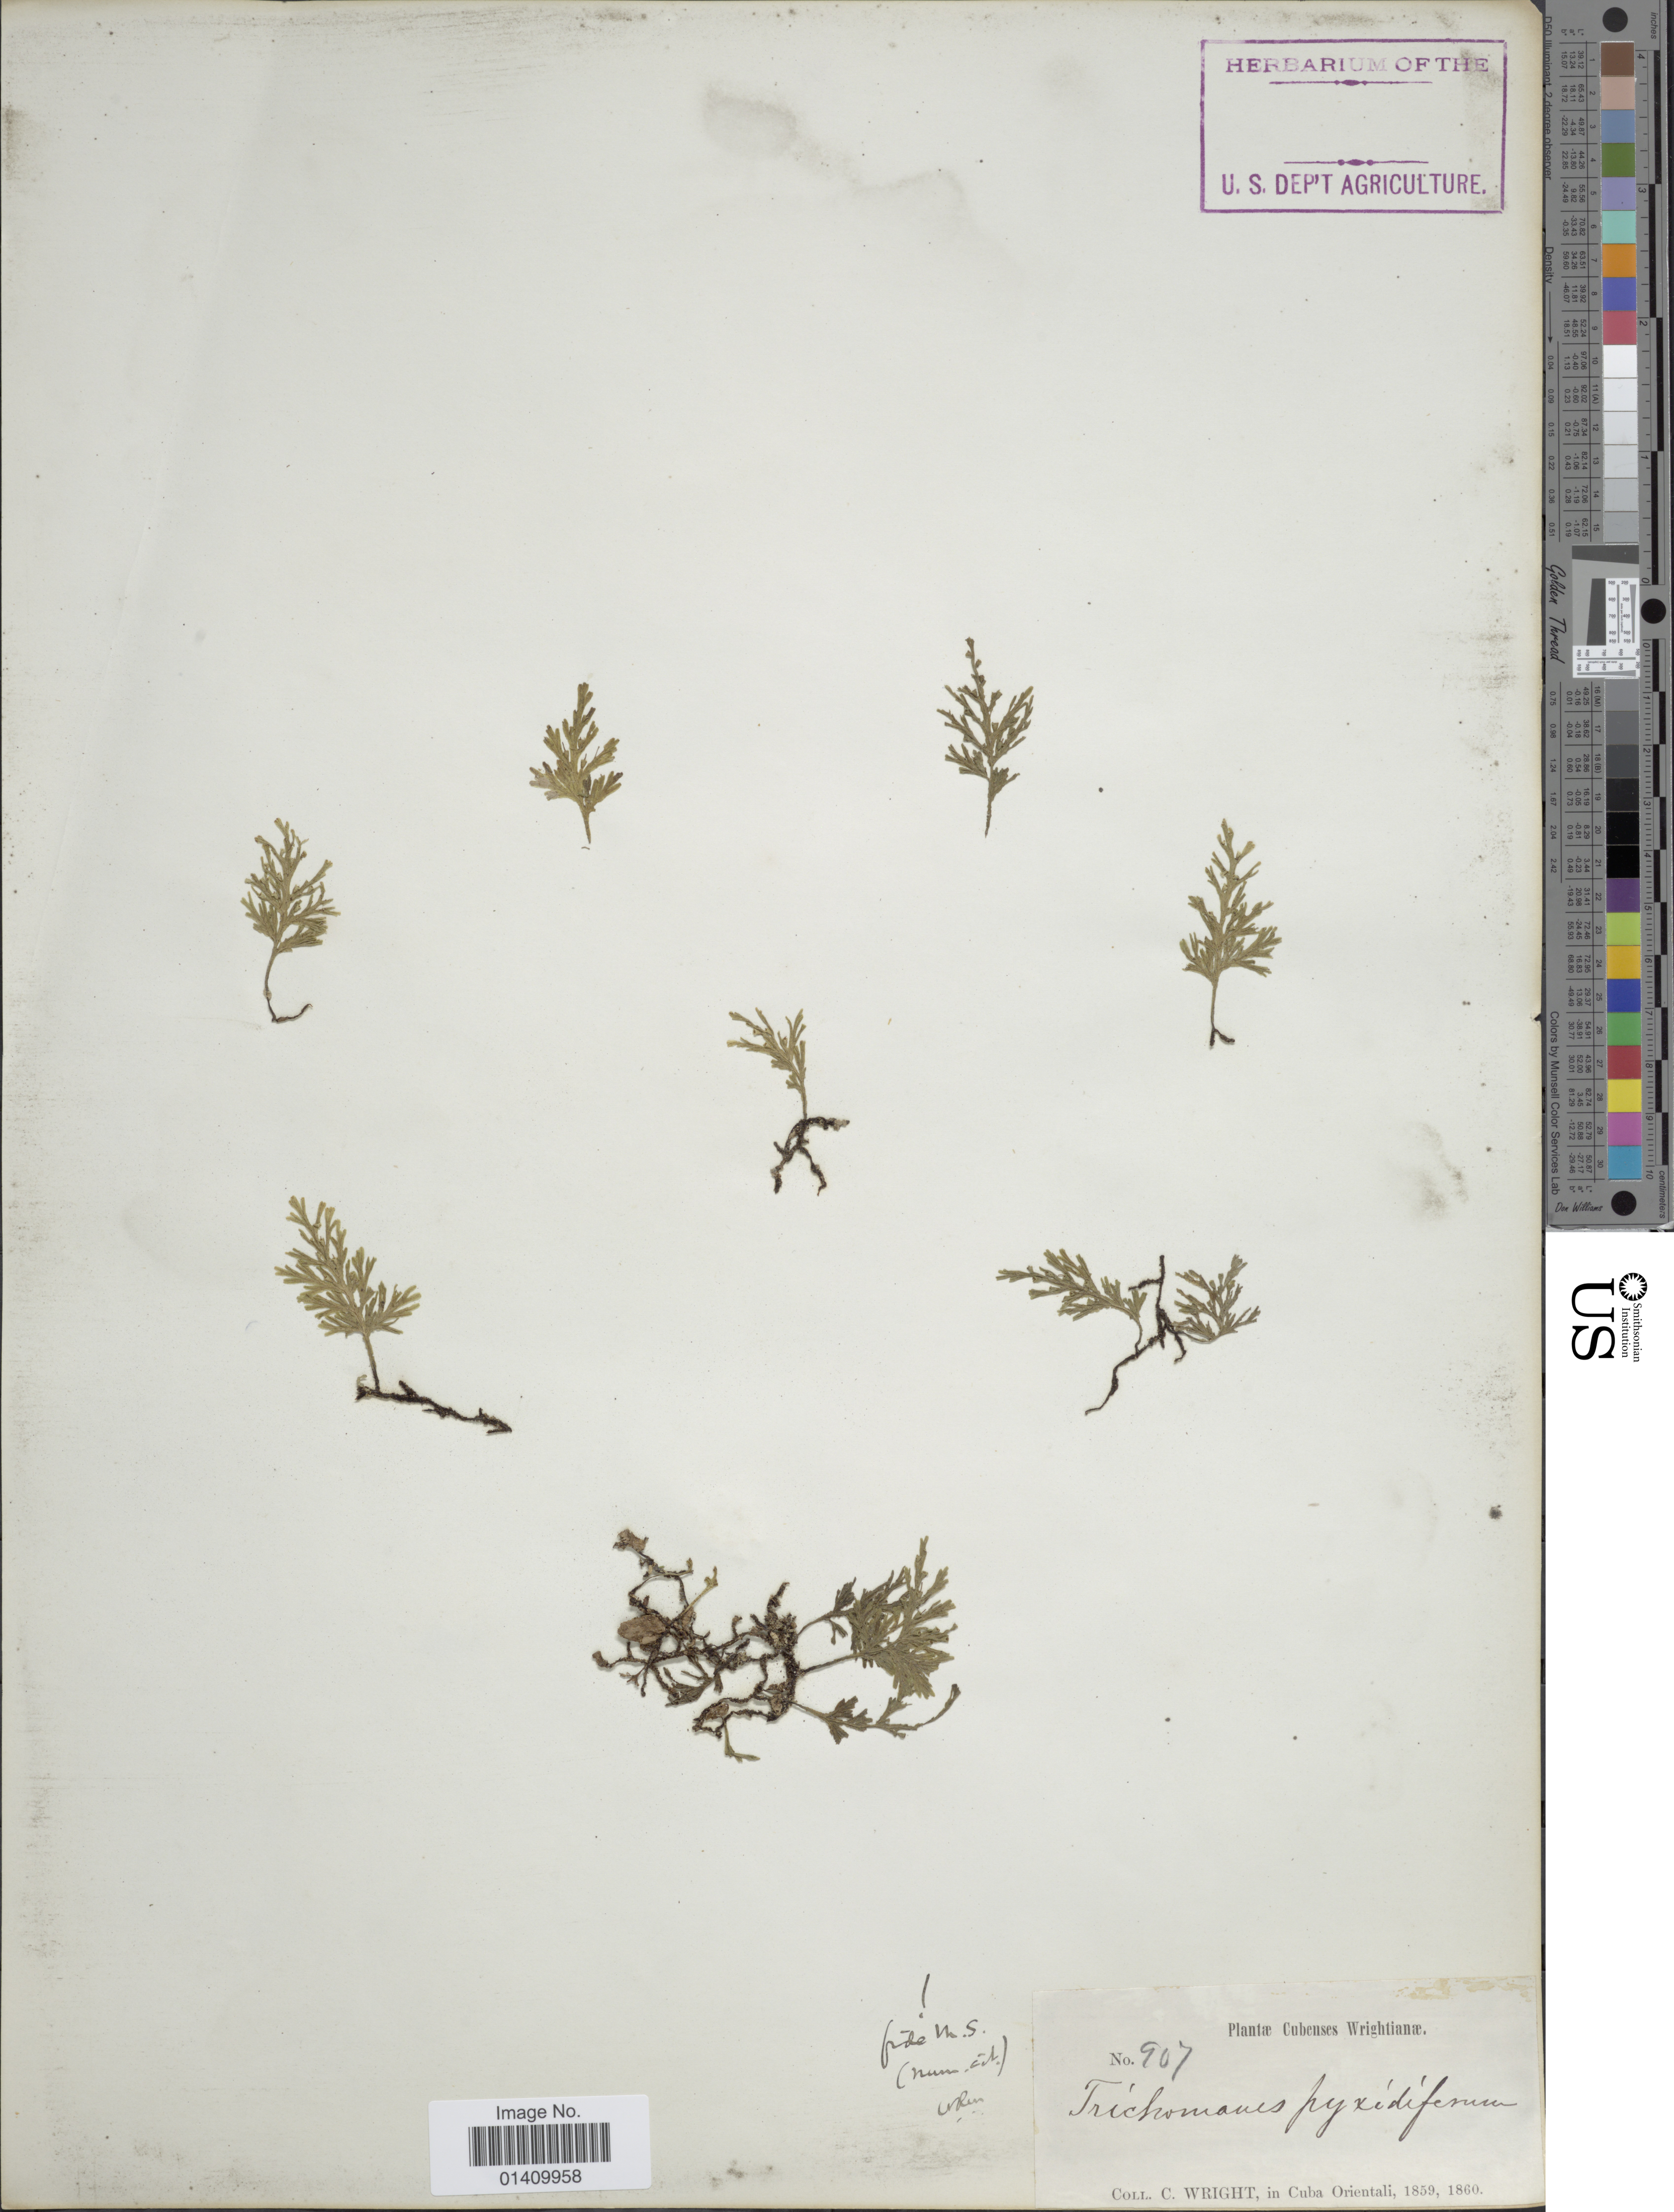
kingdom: Plantae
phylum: Tracheophyta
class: Polypodiopsida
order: Hymenophyllales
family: Hymenophyllaceae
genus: Polyphlebium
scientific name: Polyphlebium pyxidiferum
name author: (L.) Ebihara & Dubuisson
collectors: C. Wright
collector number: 907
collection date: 1859/1860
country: Cuba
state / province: Oriente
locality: Cuba Orientali